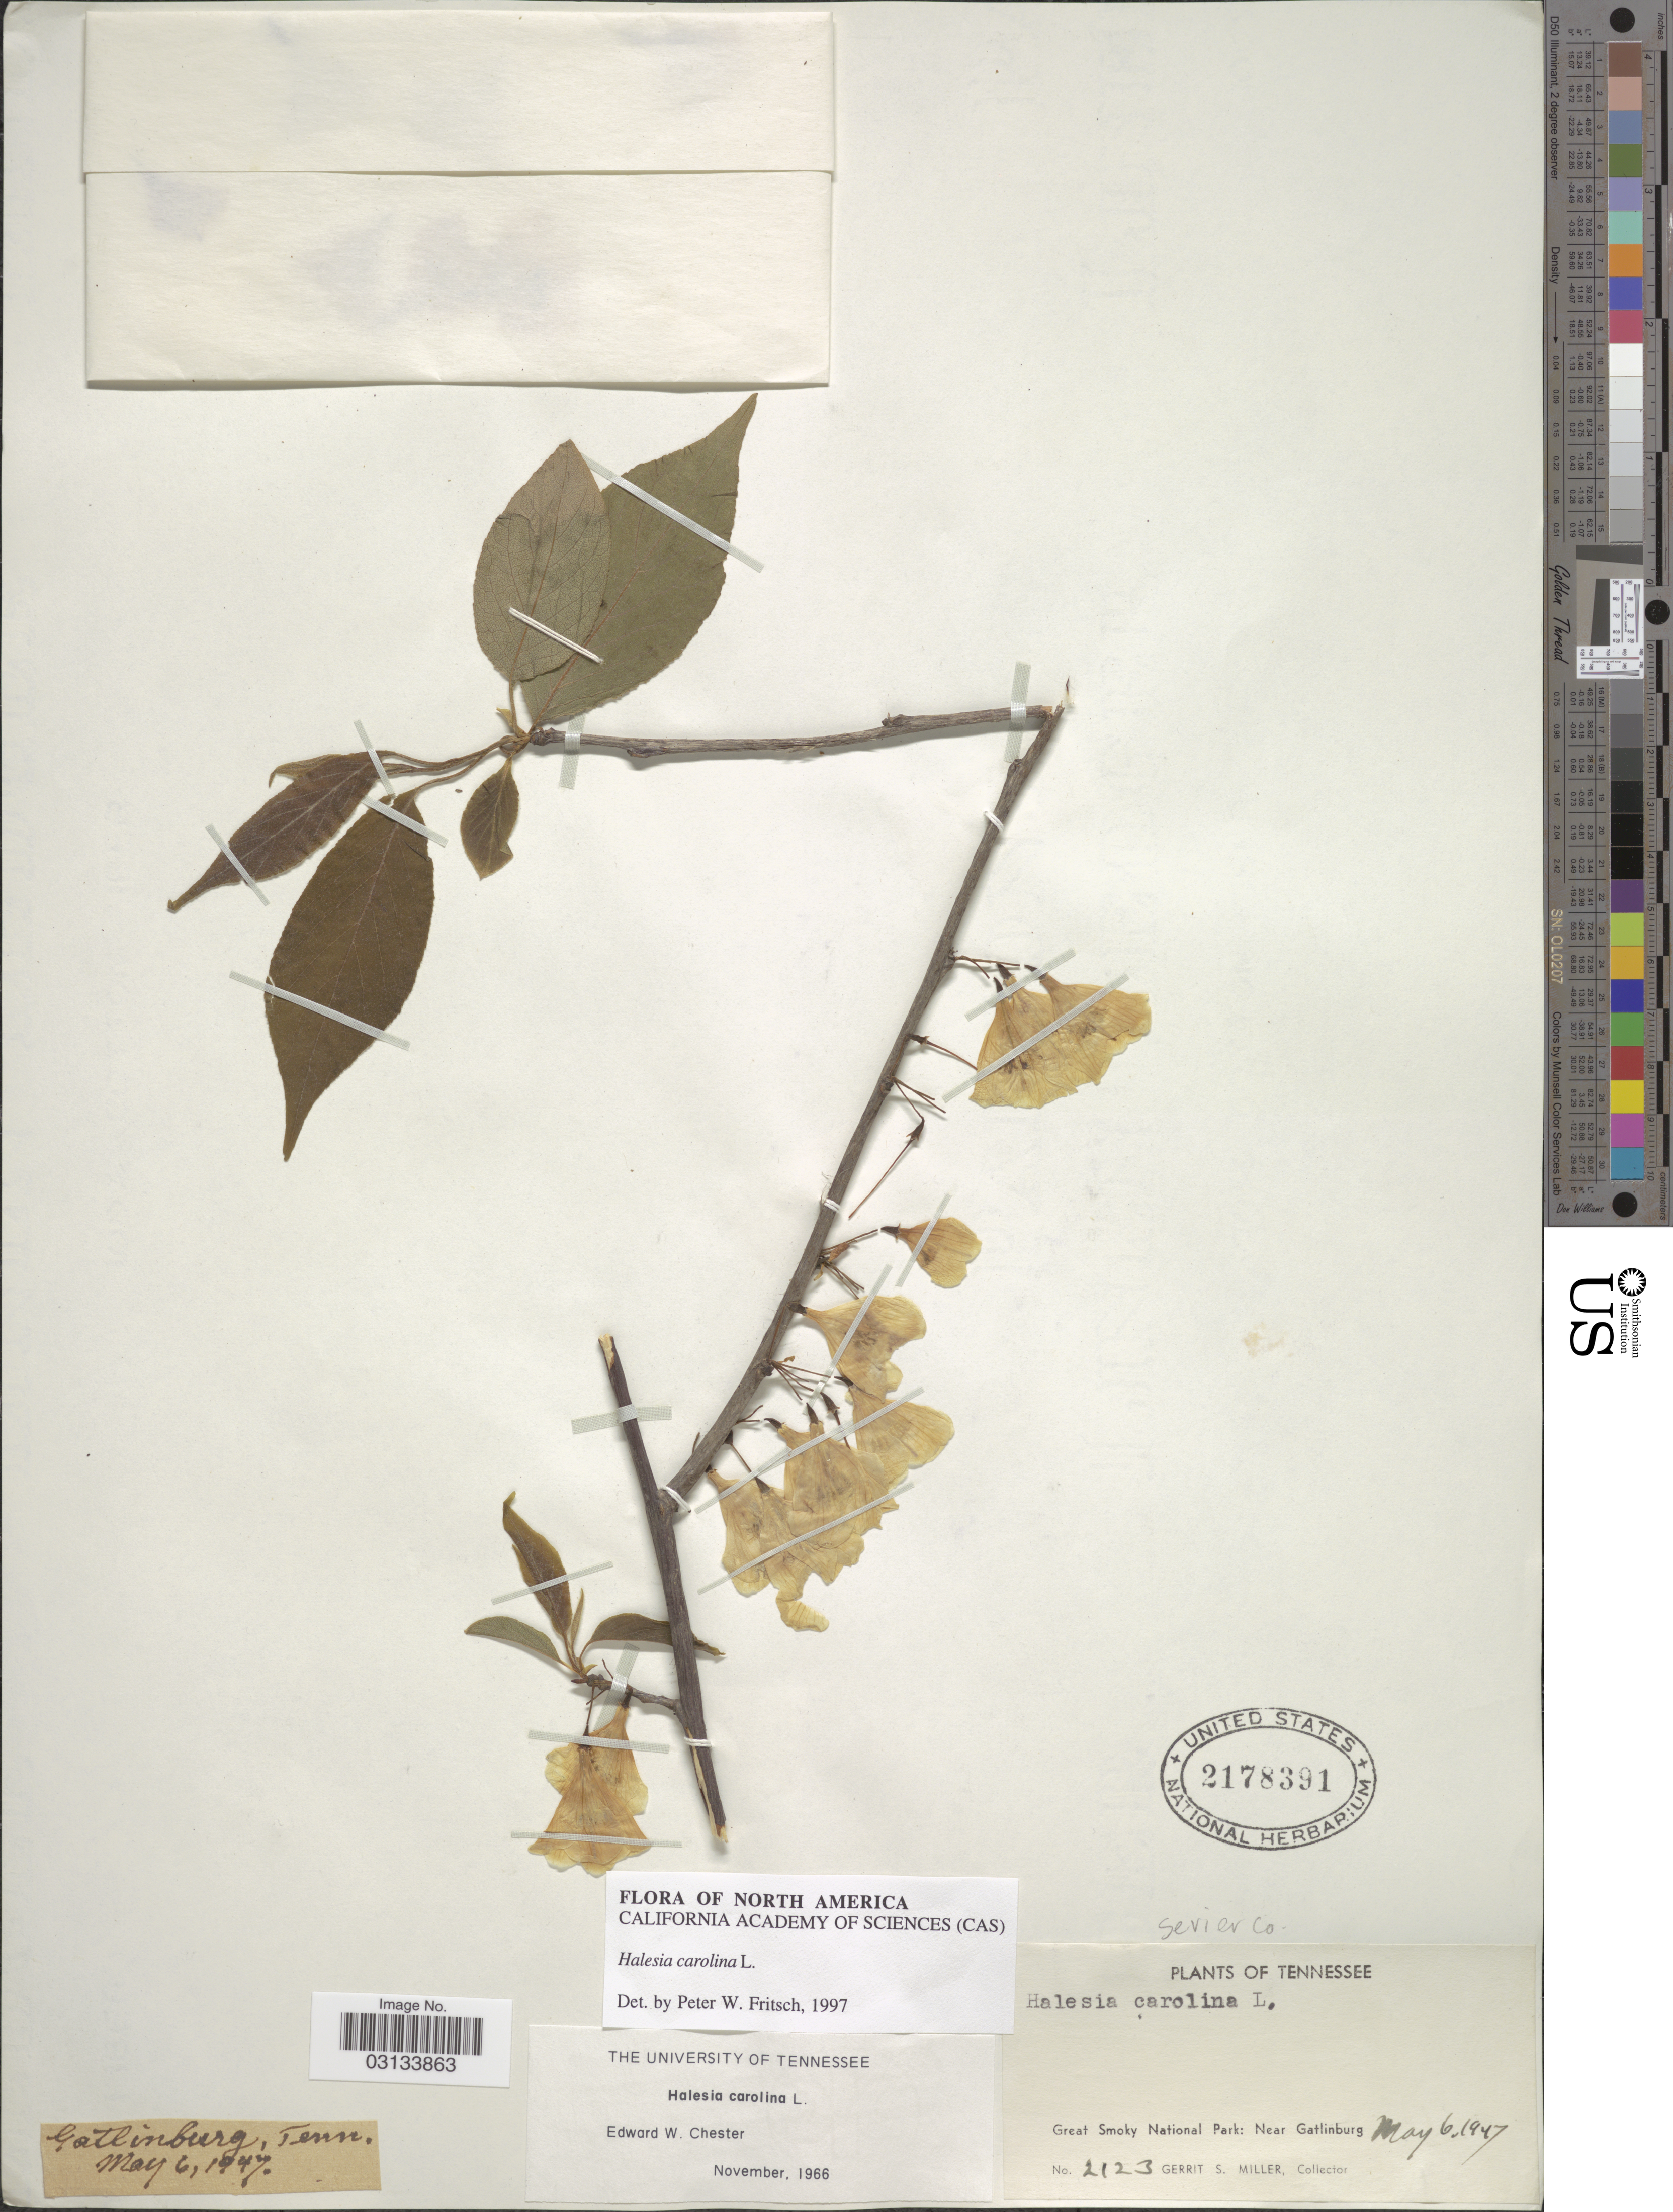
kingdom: Plantae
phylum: Tracheophyta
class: Magnoliopsida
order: Ericales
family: Styracaceae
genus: Halesia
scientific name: Halesia carolina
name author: L.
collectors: G. S. Miller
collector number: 2123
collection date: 1947-05-06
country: United States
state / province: Tennessee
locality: Sevier Co. Great Smoky National Park: Near Gatlinburg.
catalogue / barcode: US 2178391